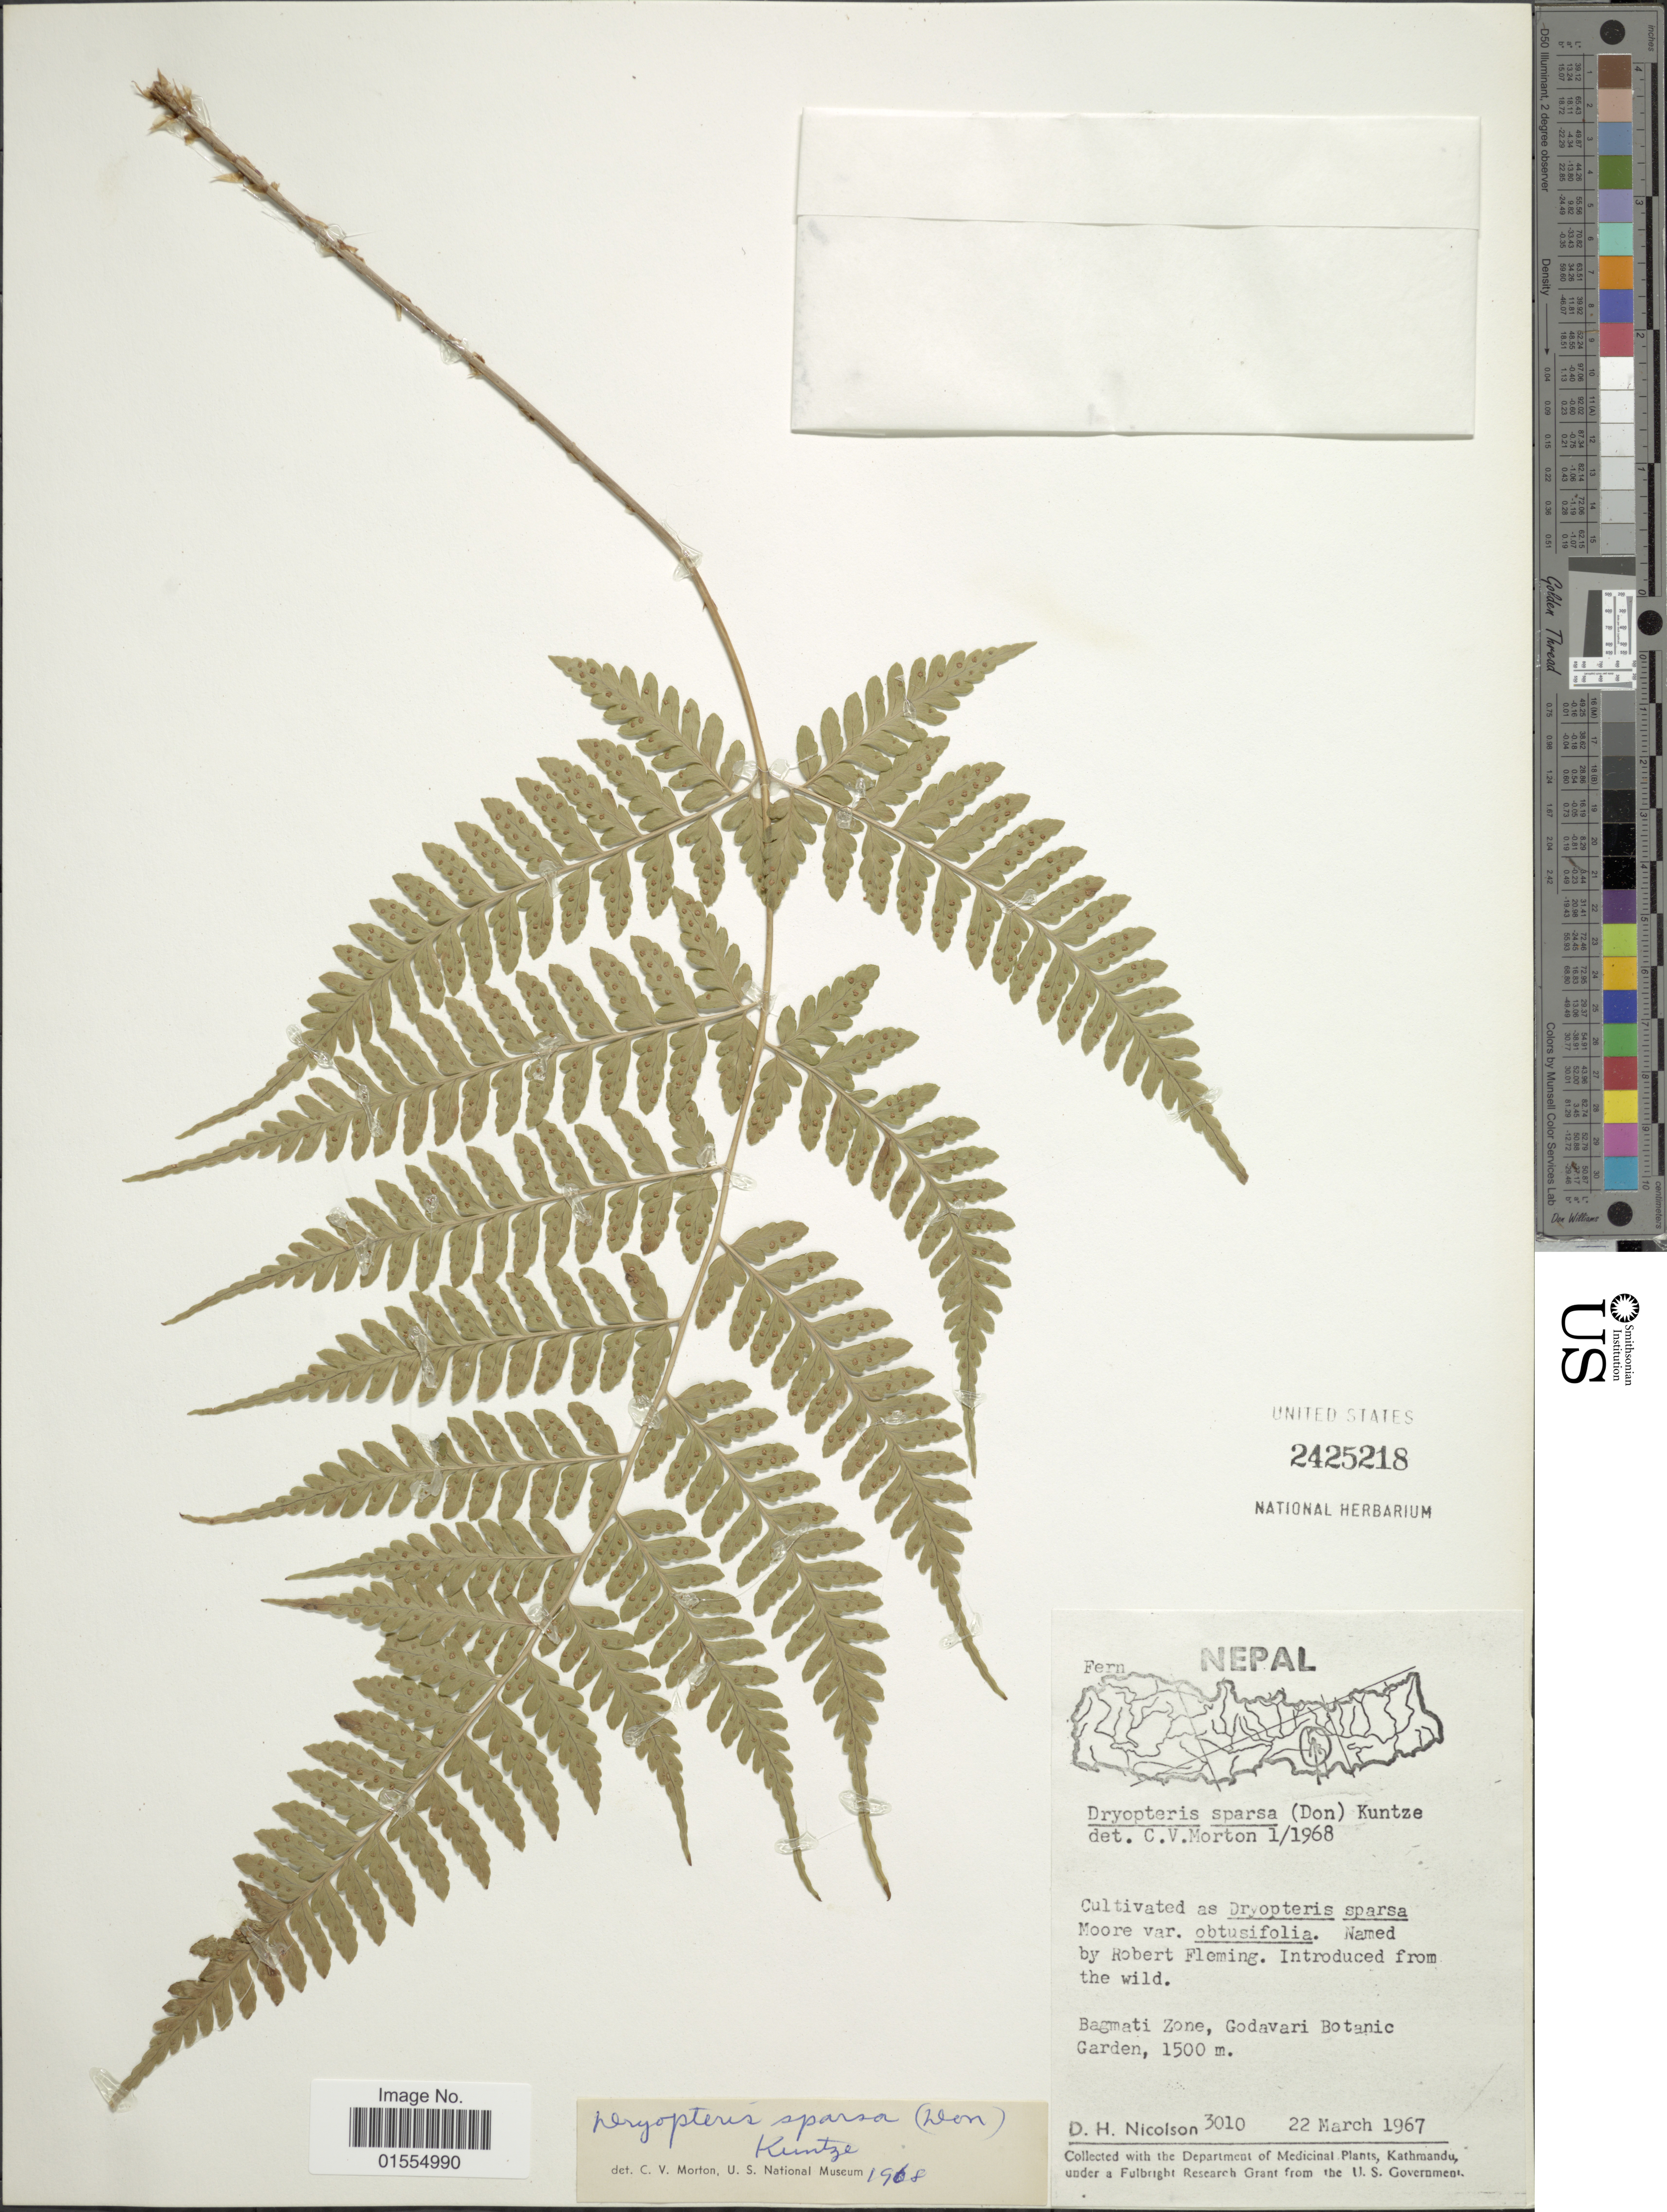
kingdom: Plantae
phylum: Tracheophyta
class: Polypodiopsida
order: Polypodiales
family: Dryopteridaceae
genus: Dryopteris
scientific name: Dryopteris sparsa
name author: (D. Don) Kuntze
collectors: D. H. Nicolson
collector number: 3010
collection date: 1967-03-22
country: Nepal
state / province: Bagmati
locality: Nepal, Bagmati Zone, Godavari Botanic Garden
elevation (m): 1500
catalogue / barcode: US 2425218